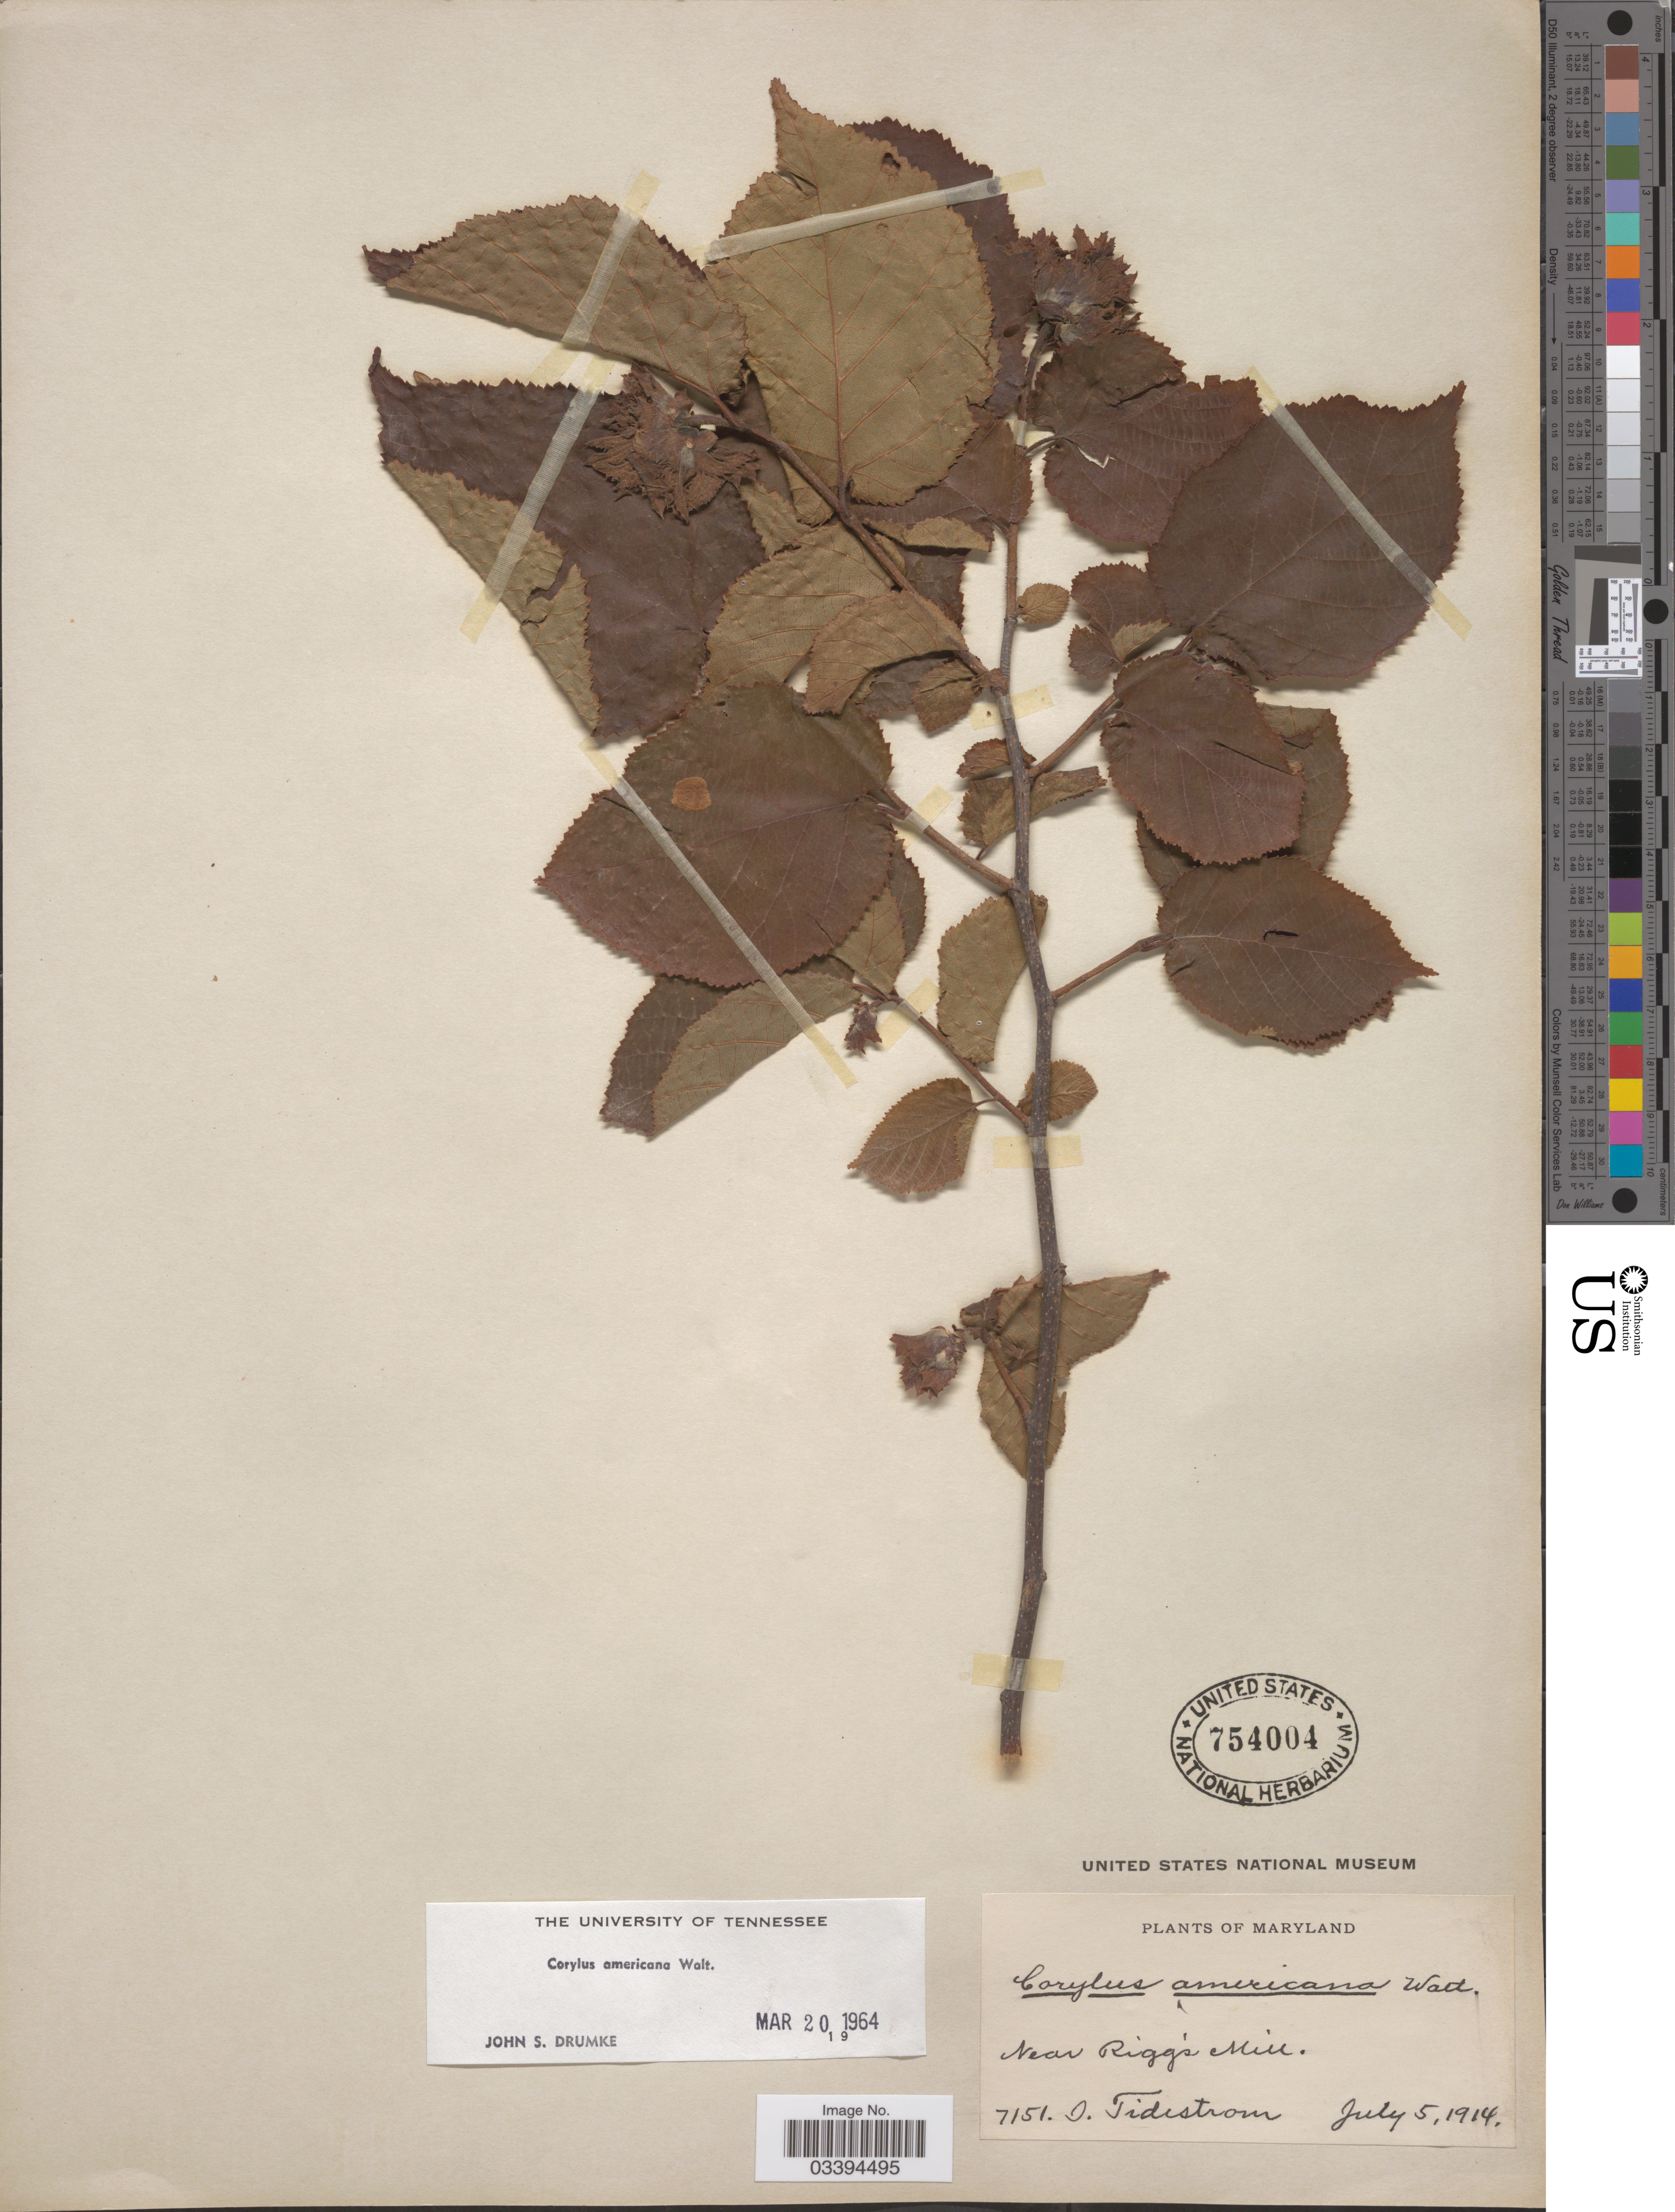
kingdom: Plantae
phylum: Tracheophyta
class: Magnoliopsida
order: Fagales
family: Betulaceae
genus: Corylus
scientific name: Corylus americana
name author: Walter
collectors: I. F. Tidestrom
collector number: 7151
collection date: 1914-07-05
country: United States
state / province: Maryland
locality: Near Rigg's Hill.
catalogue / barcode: US 754004